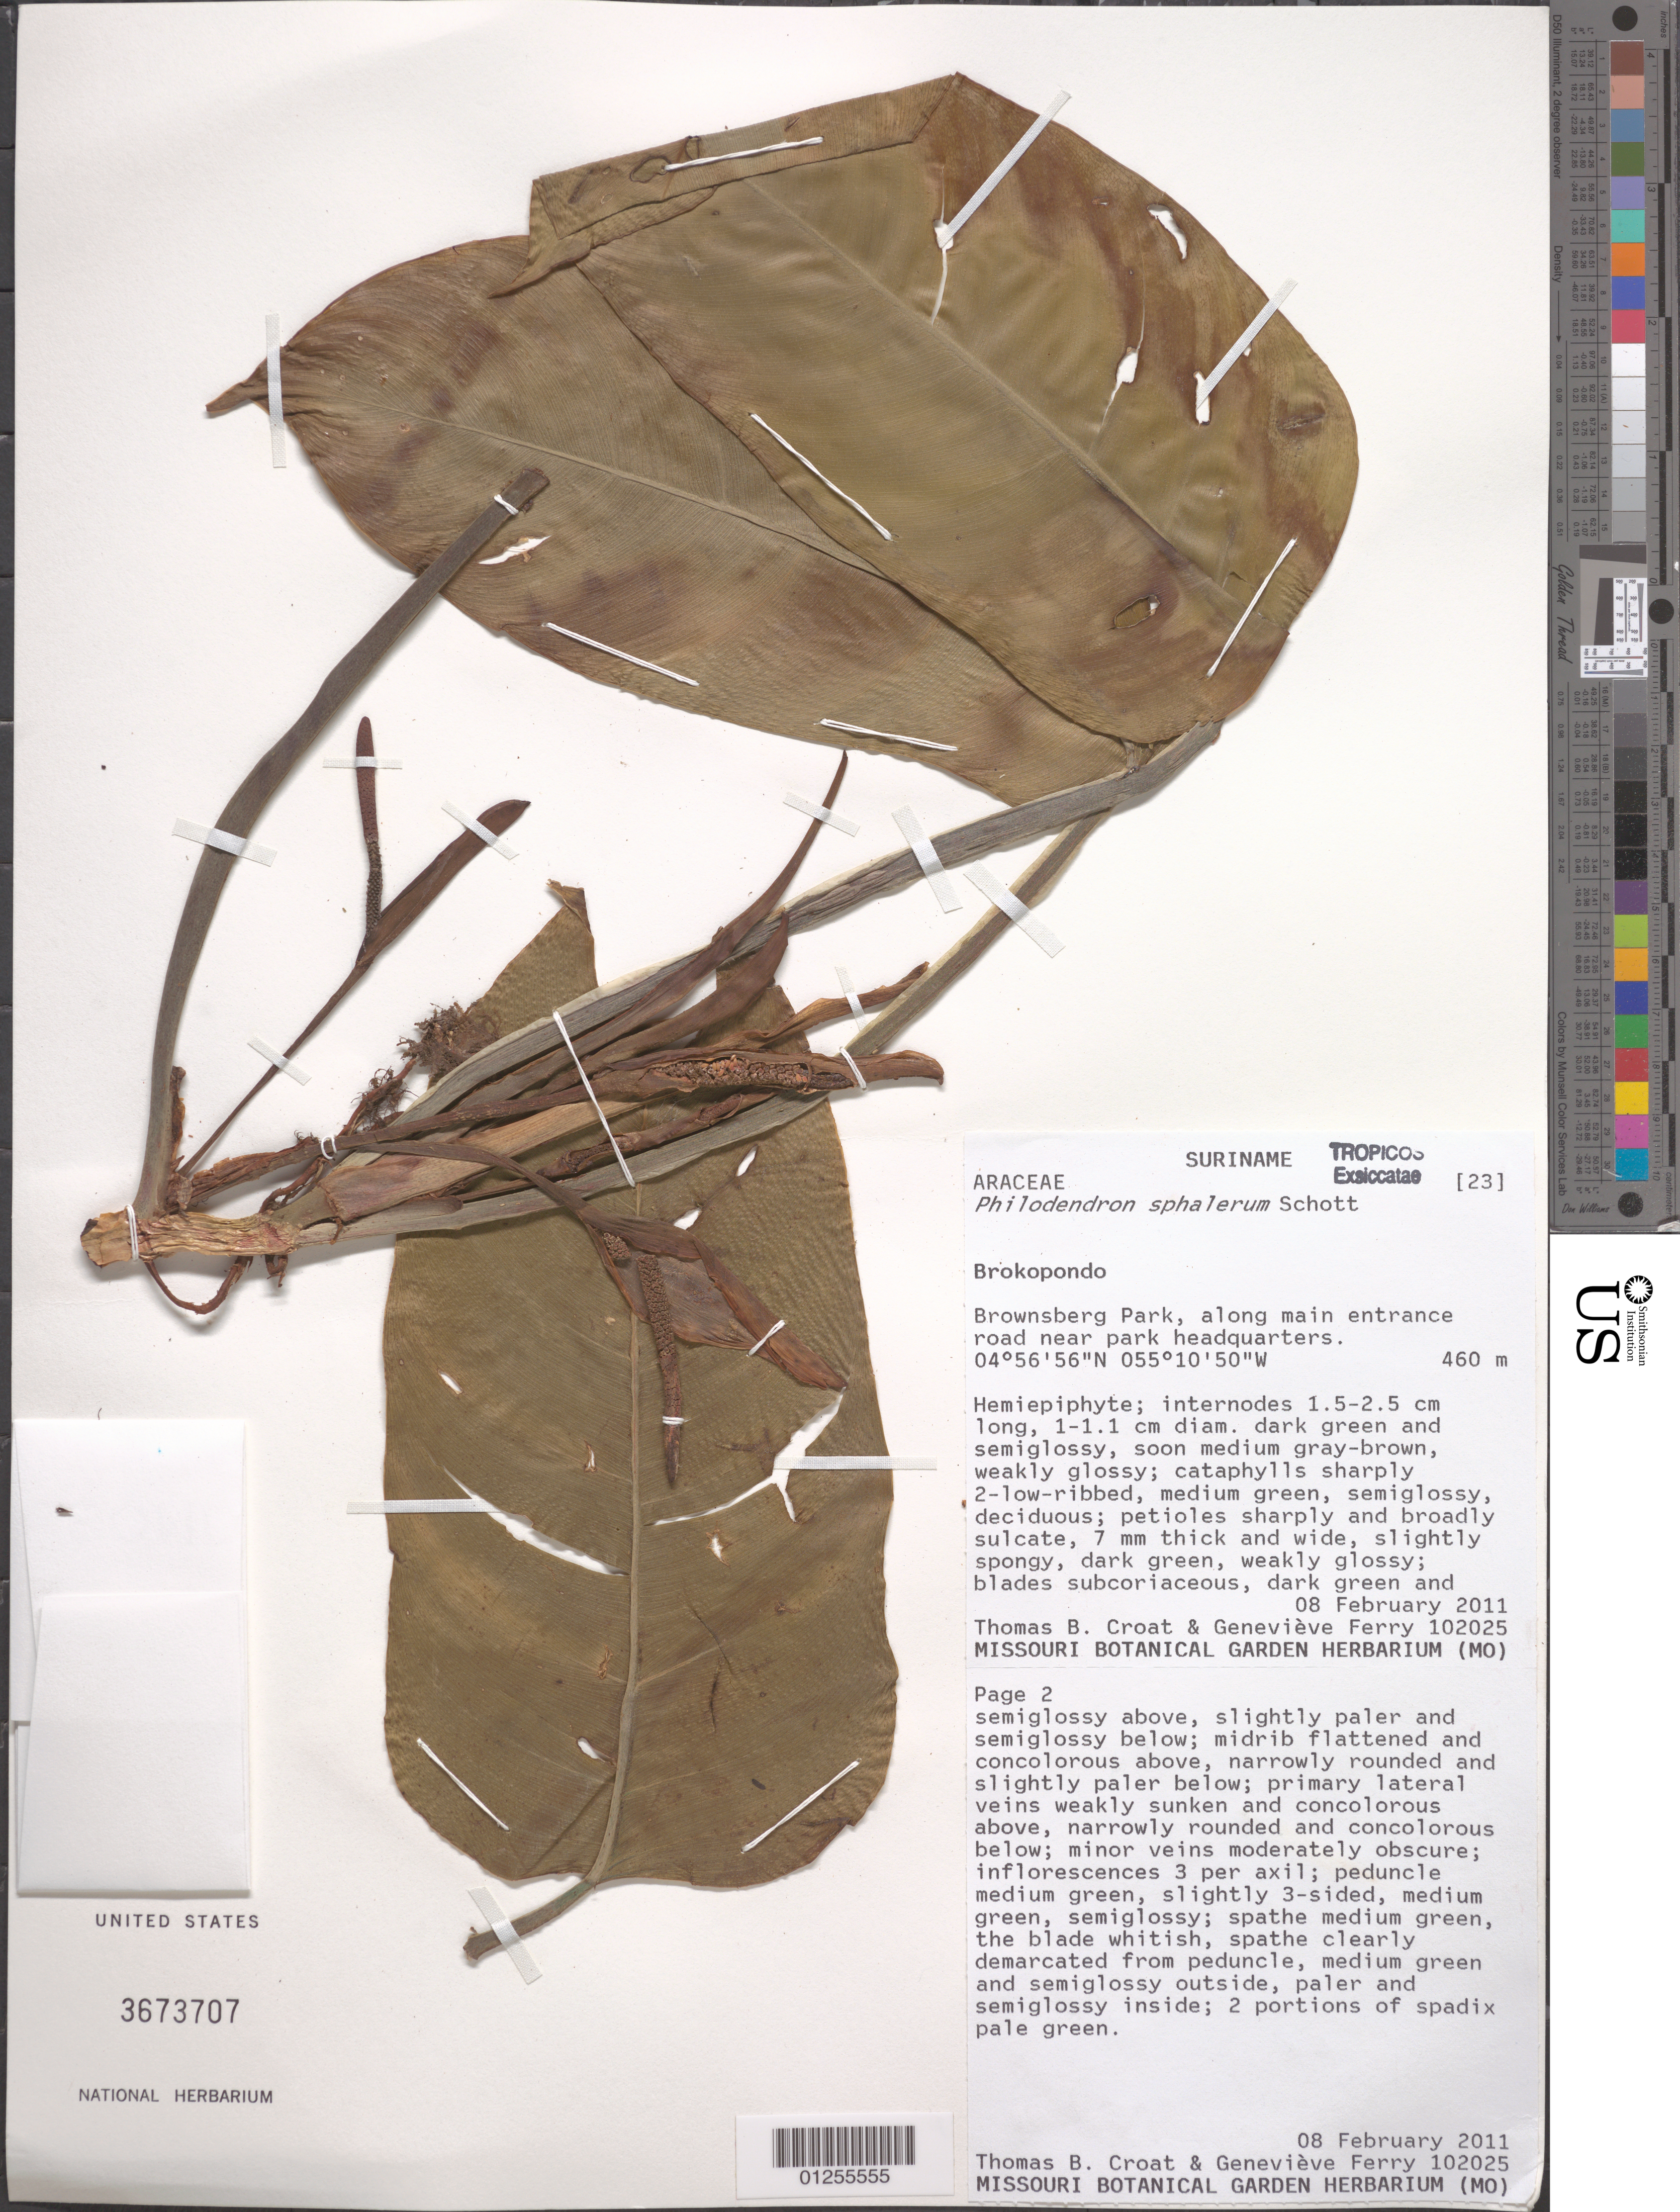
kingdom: Plantae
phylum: Tracheophyta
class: Liliopsida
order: Alismatales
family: Araceae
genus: Philodendron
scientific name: Philodendron sphalerum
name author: Schott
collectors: T. B. Croat & G. Ferry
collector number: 102025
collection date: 2011-02-08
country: Suriname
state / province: Brokopondo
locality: Brownsberg Park, along main entrance road near headquarters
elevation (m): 460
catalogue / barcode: US 3673707